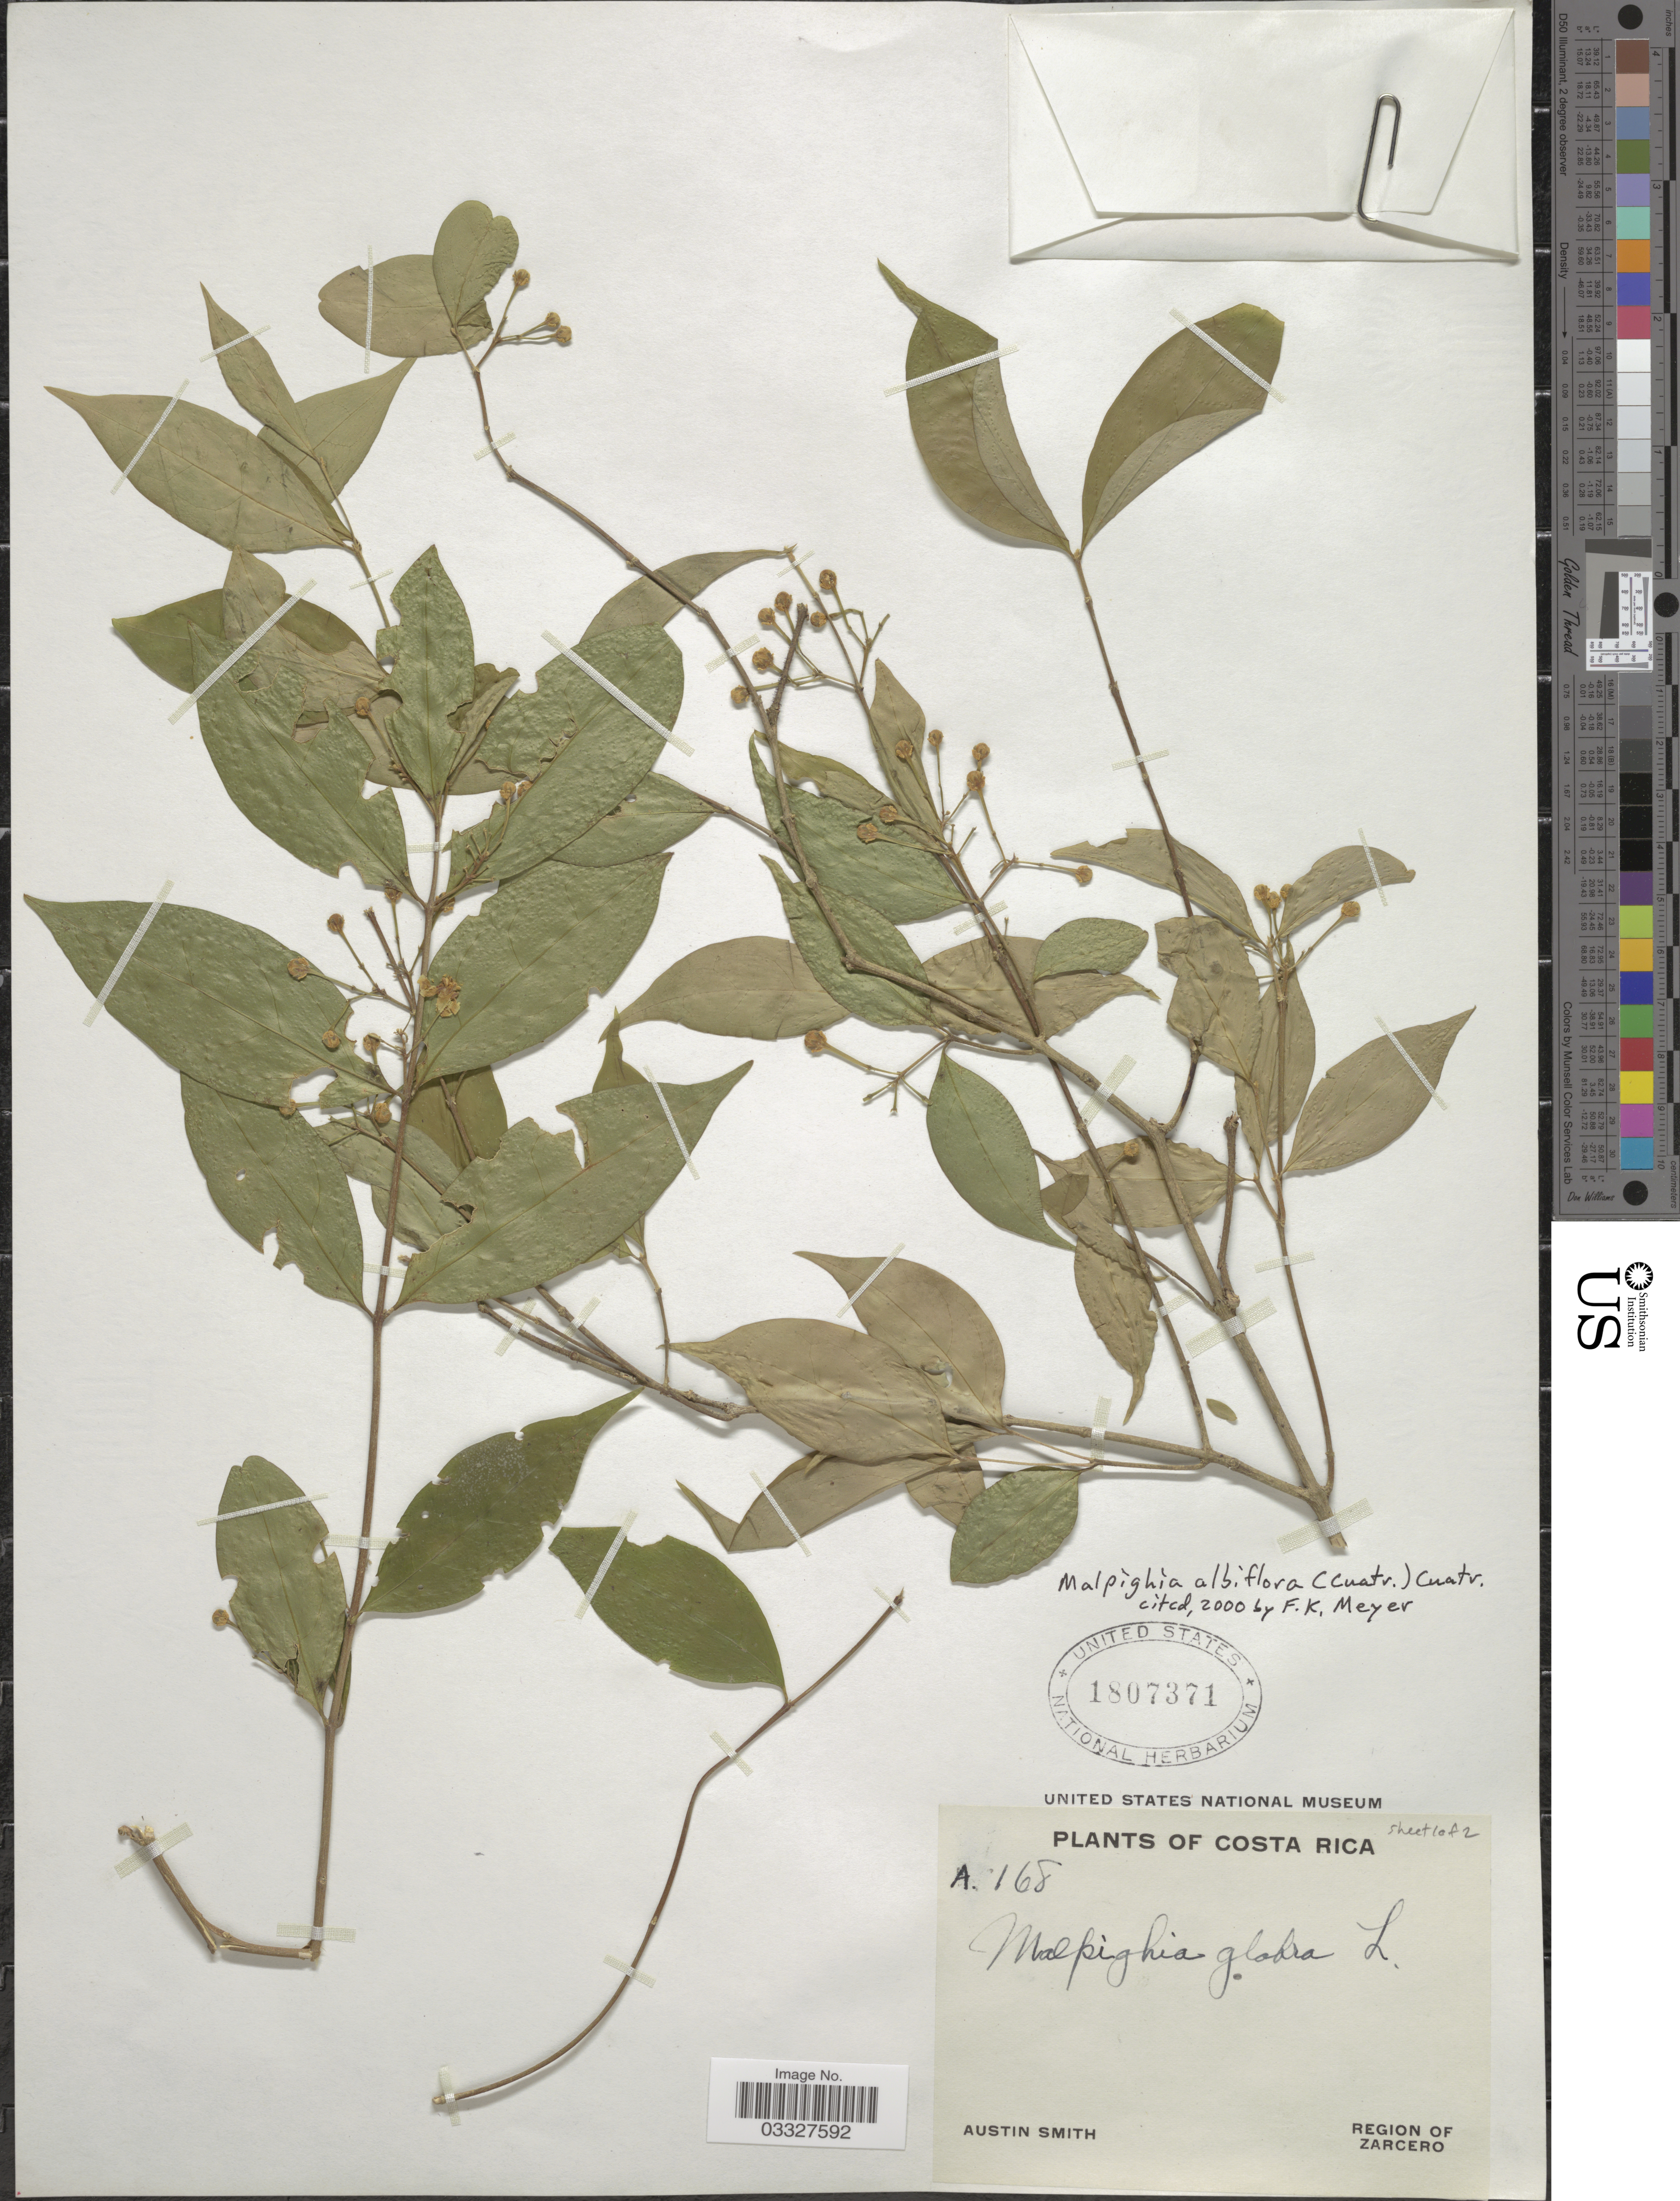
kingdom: Plantae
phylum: Tracheophyta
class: Magnoliopsida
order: Malpighiales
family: Malpighiaceae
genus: Malpighia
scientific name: Malpighia albiflora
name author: (Cuatrec.) Cuatrec.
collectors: Aust P. Smith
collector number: A168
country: Costa Rica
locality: Region of Zarcero.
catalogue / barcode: US 1807371